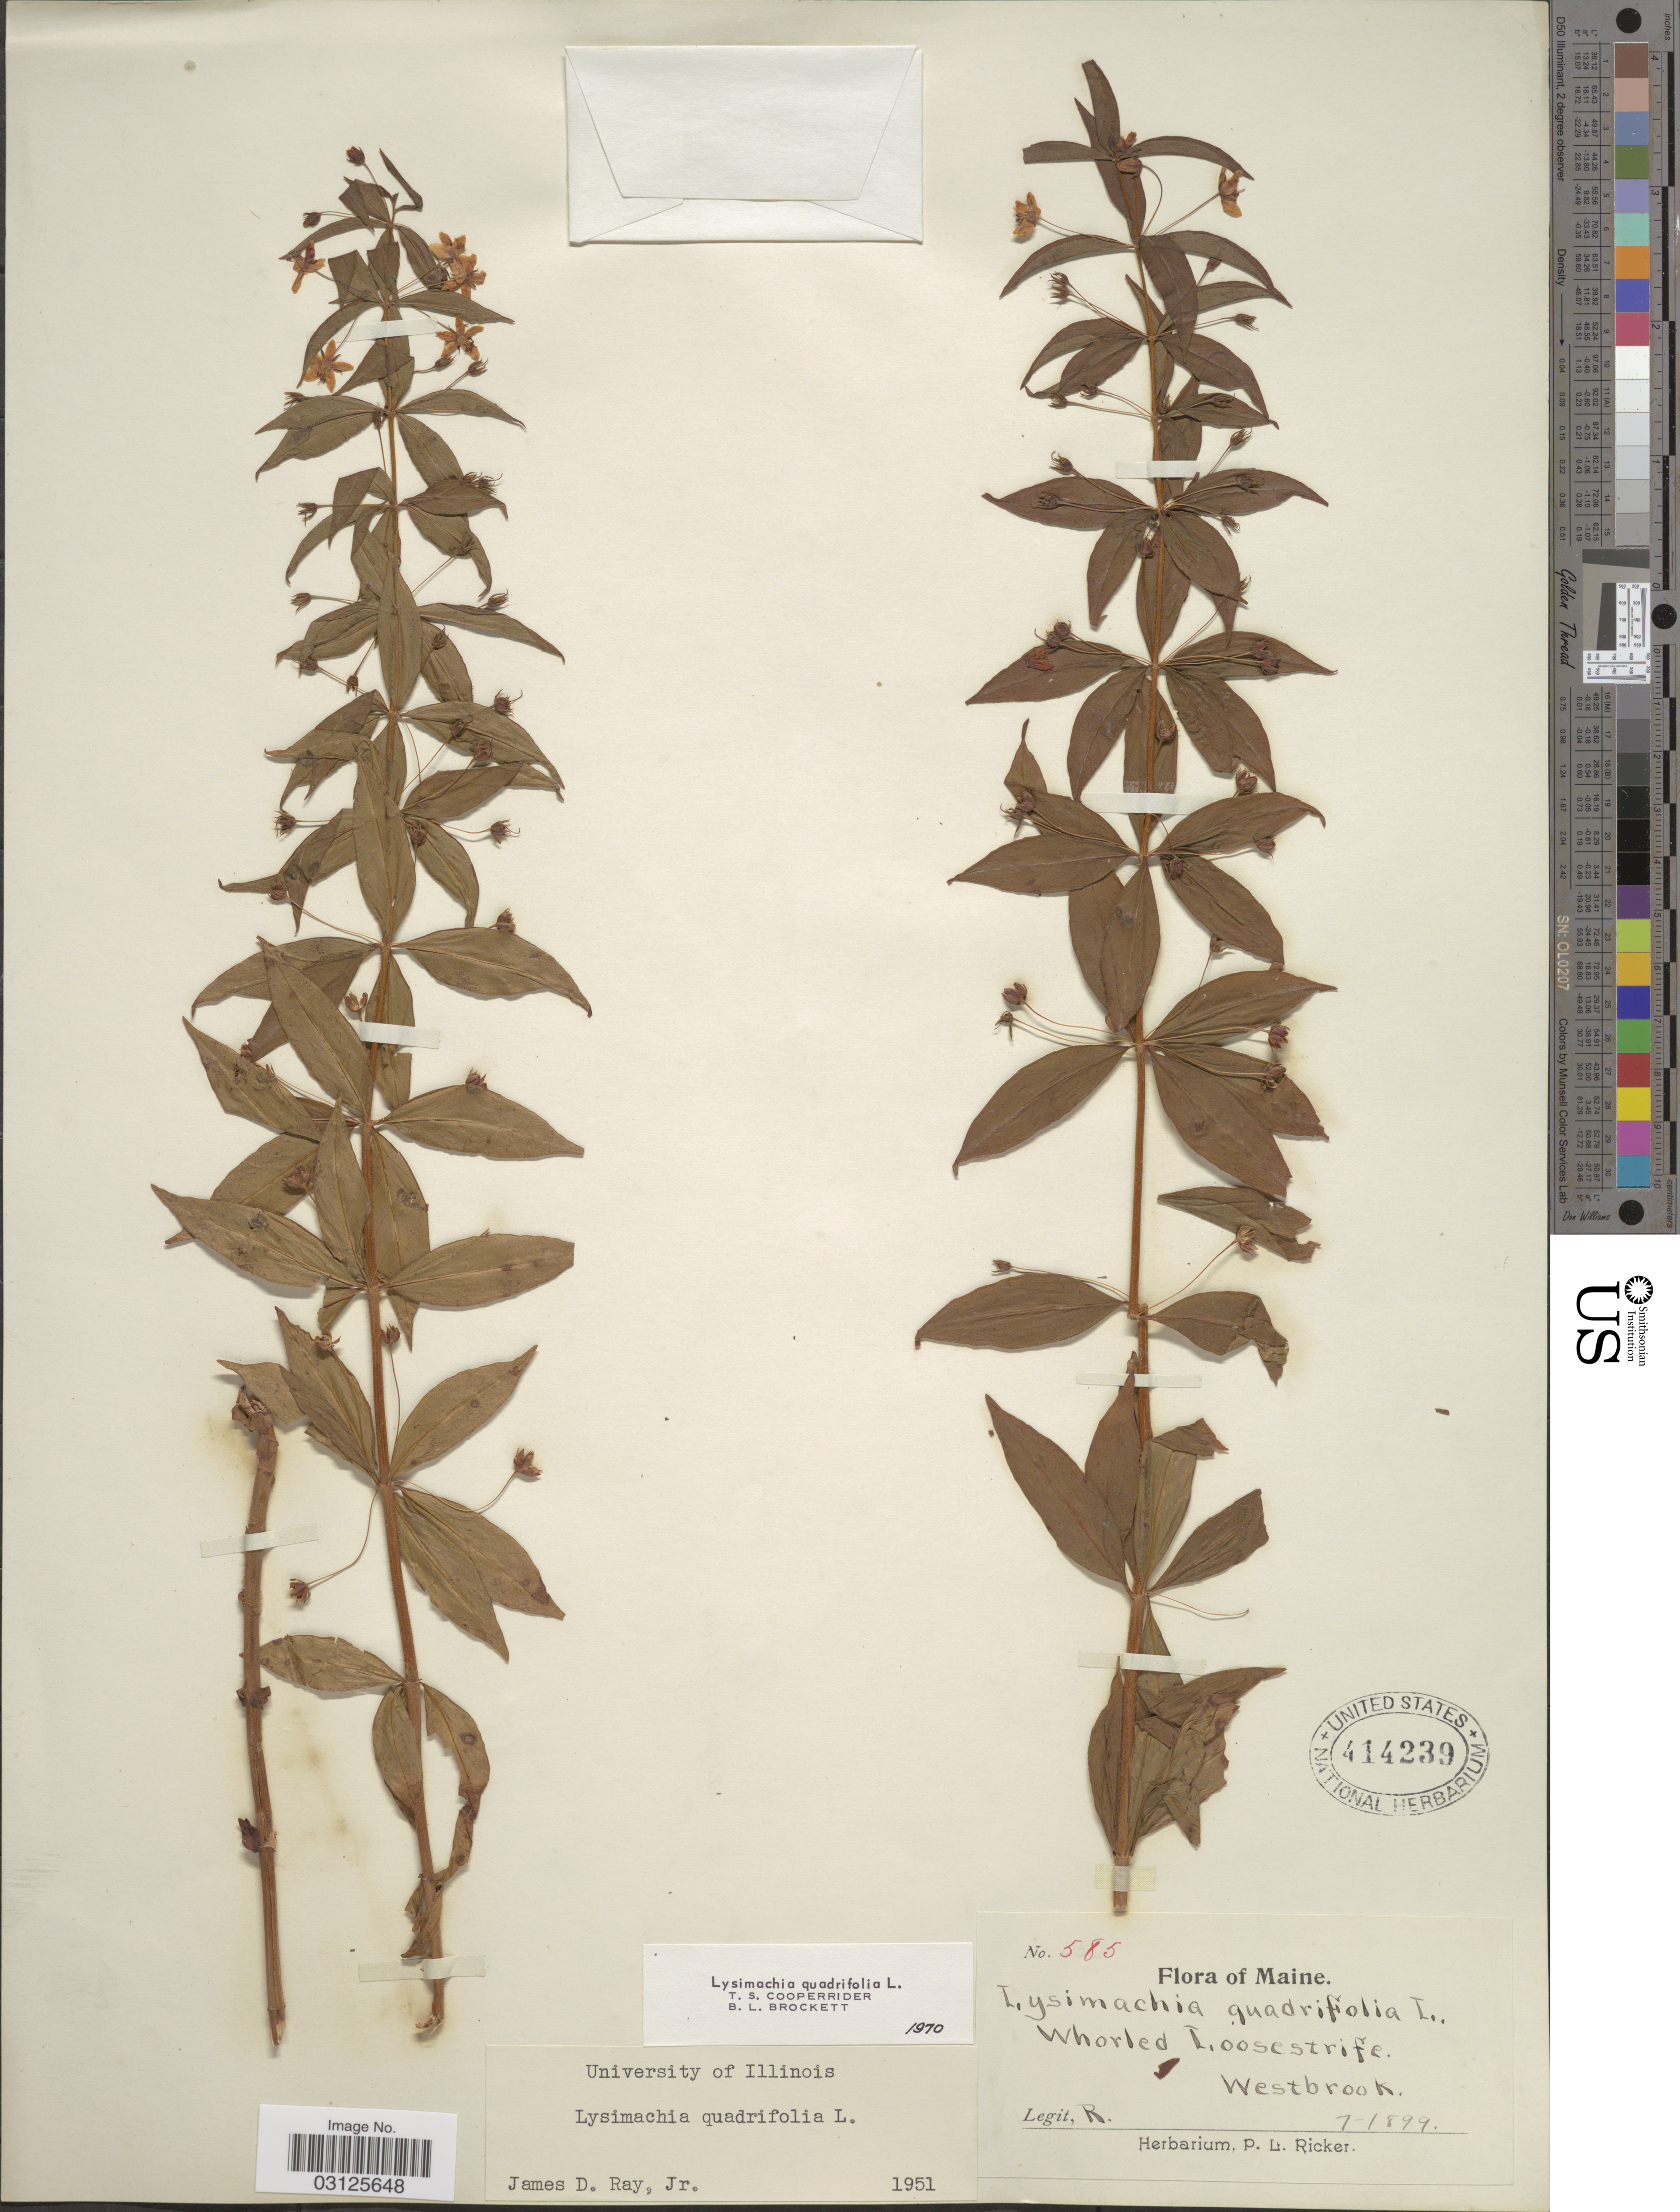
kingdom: Plantae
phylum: Tracheophyta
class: Magnoliopsida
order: Ericales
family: Primulaceae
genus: Lysimachia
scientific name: Lysimachia quadrifolia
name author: L.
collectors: P. Ricker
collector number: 585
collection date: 1899-07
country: United States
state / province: Maine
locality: Westbrook.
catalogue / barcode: US 414239